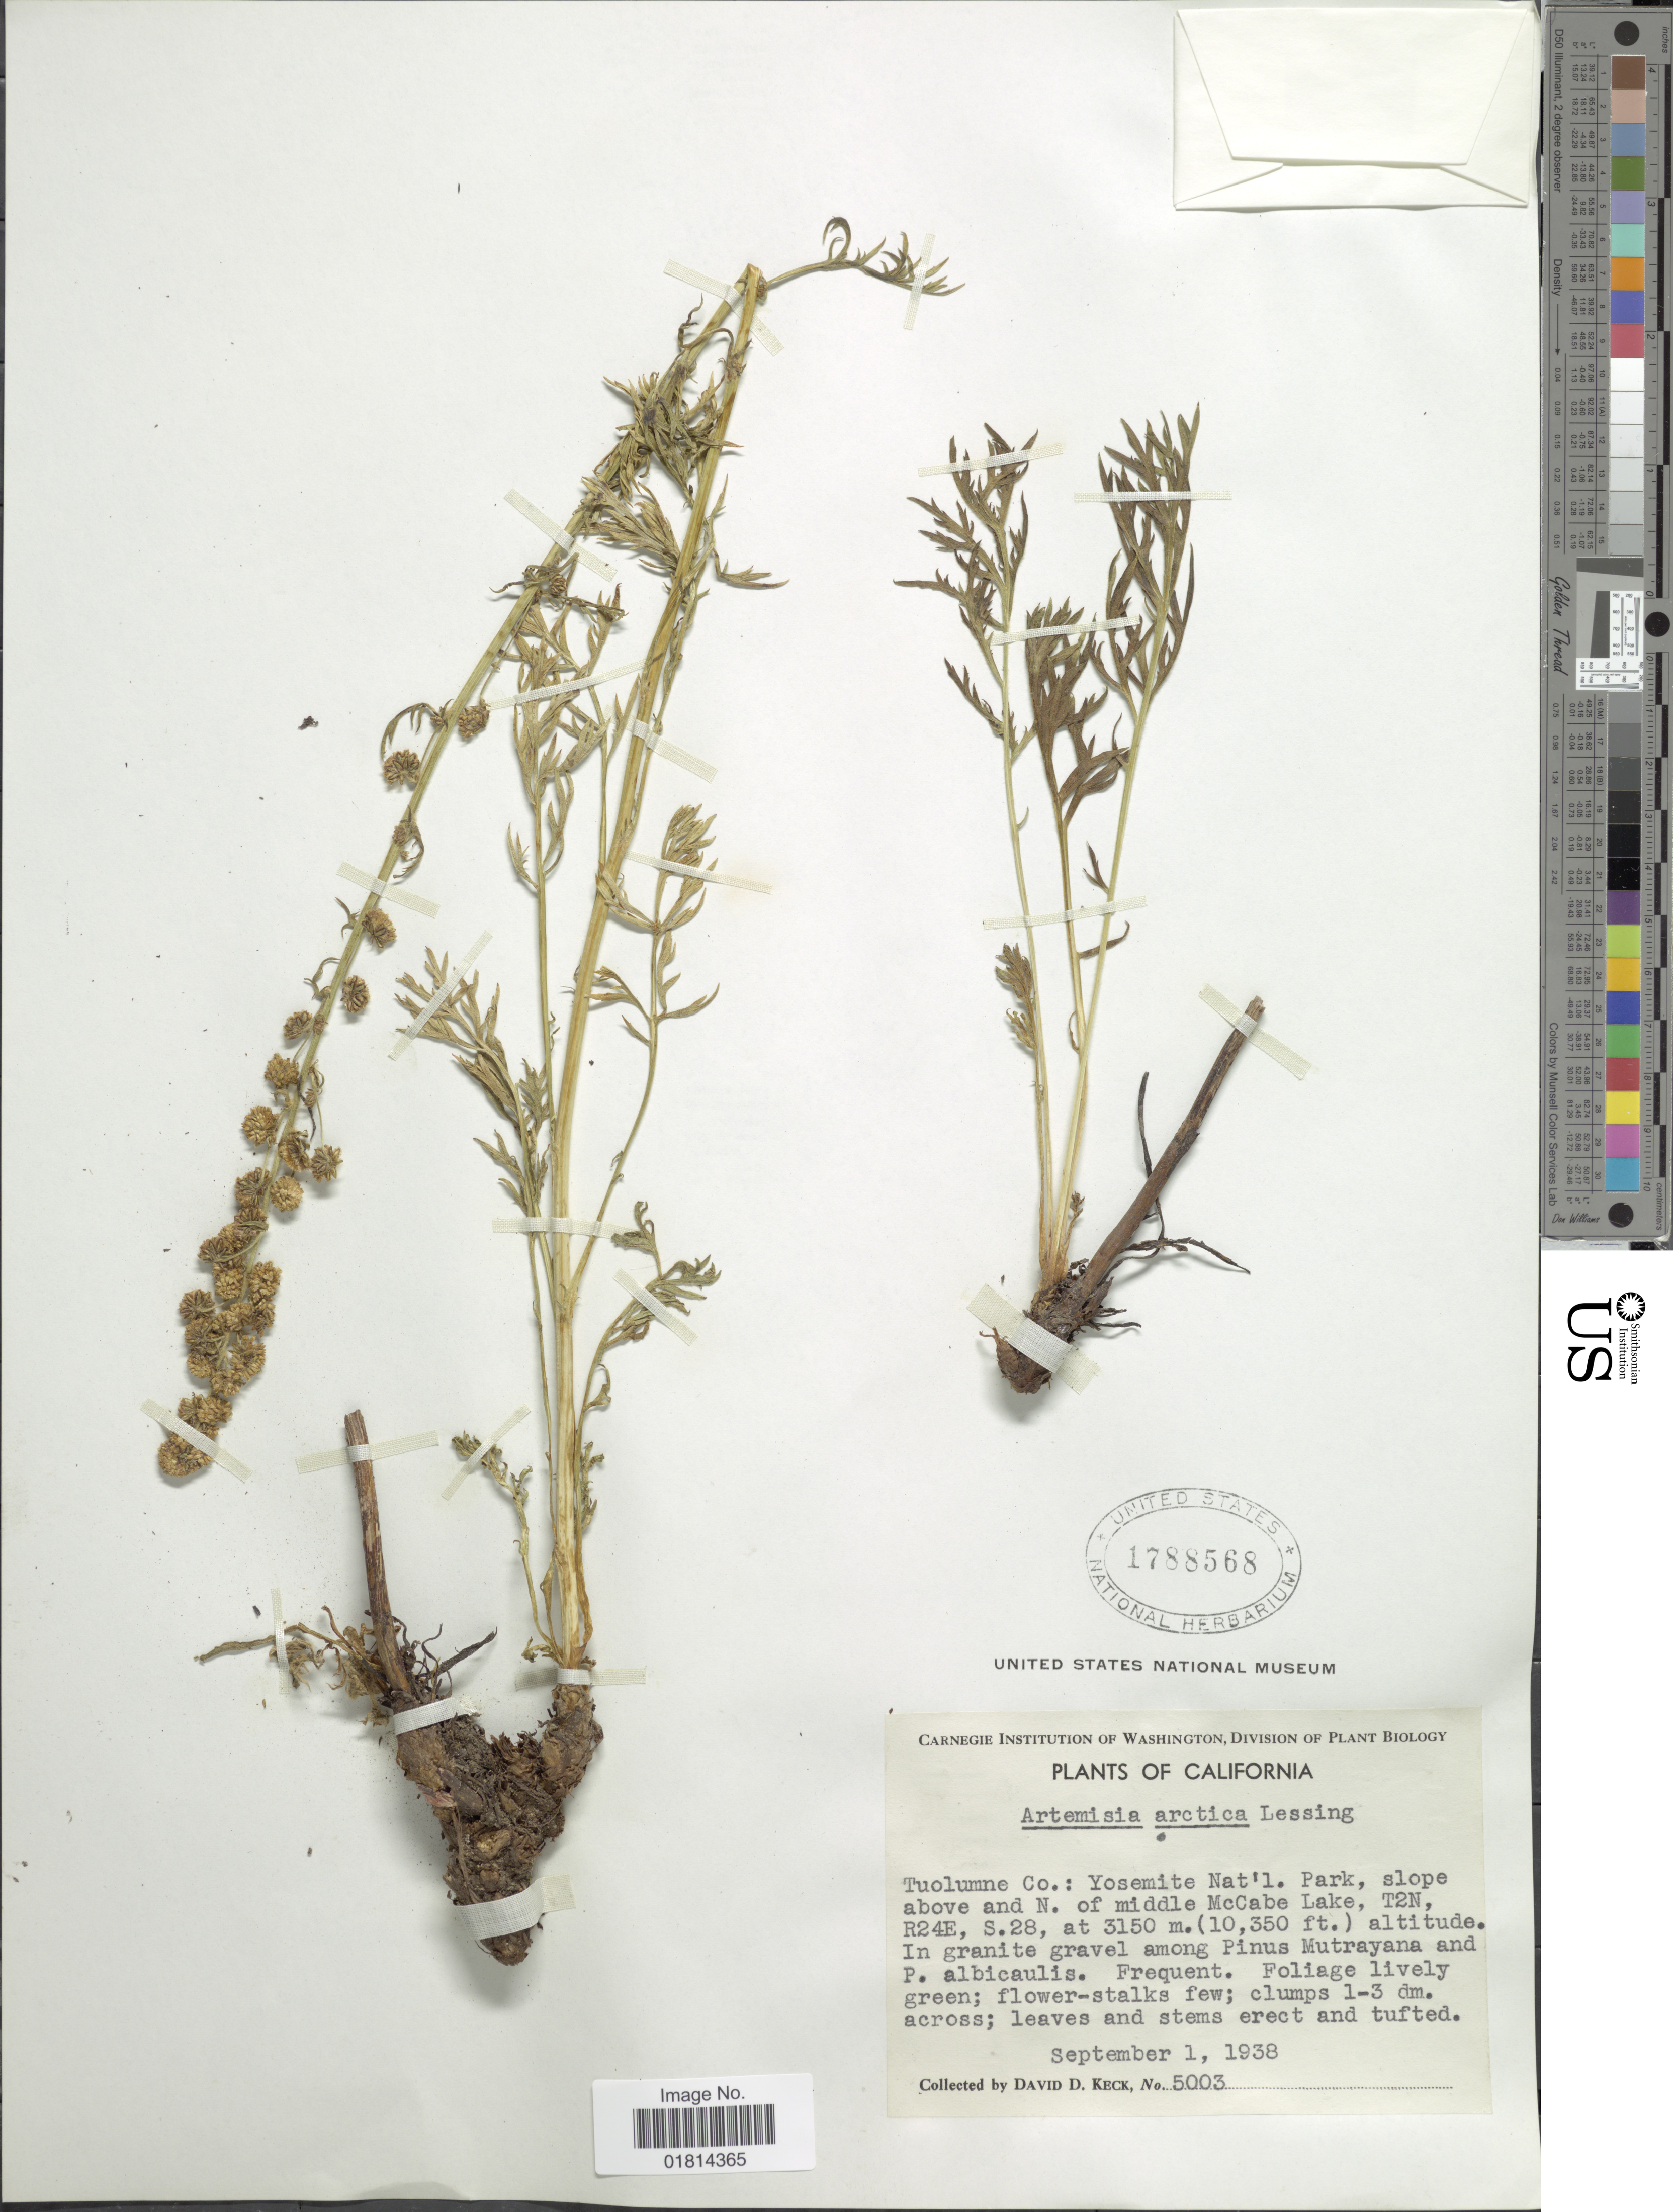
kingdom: Plantae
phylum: Tracheophyta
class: Magnoliopsida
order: Asterales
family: Asteraceae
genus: Artemisia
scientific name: Artemisia arctica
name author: Less.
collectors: D. D. Keck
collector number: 5003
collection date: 1938-09-01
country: United States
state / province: California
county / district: Tuolumne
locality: Tuolumne Co.: Yosemite Nat'l. Park, slope above and N. of middle McCabe Lake, T2N, R24E, S. 28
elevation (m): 3150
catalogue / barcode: US 1788568